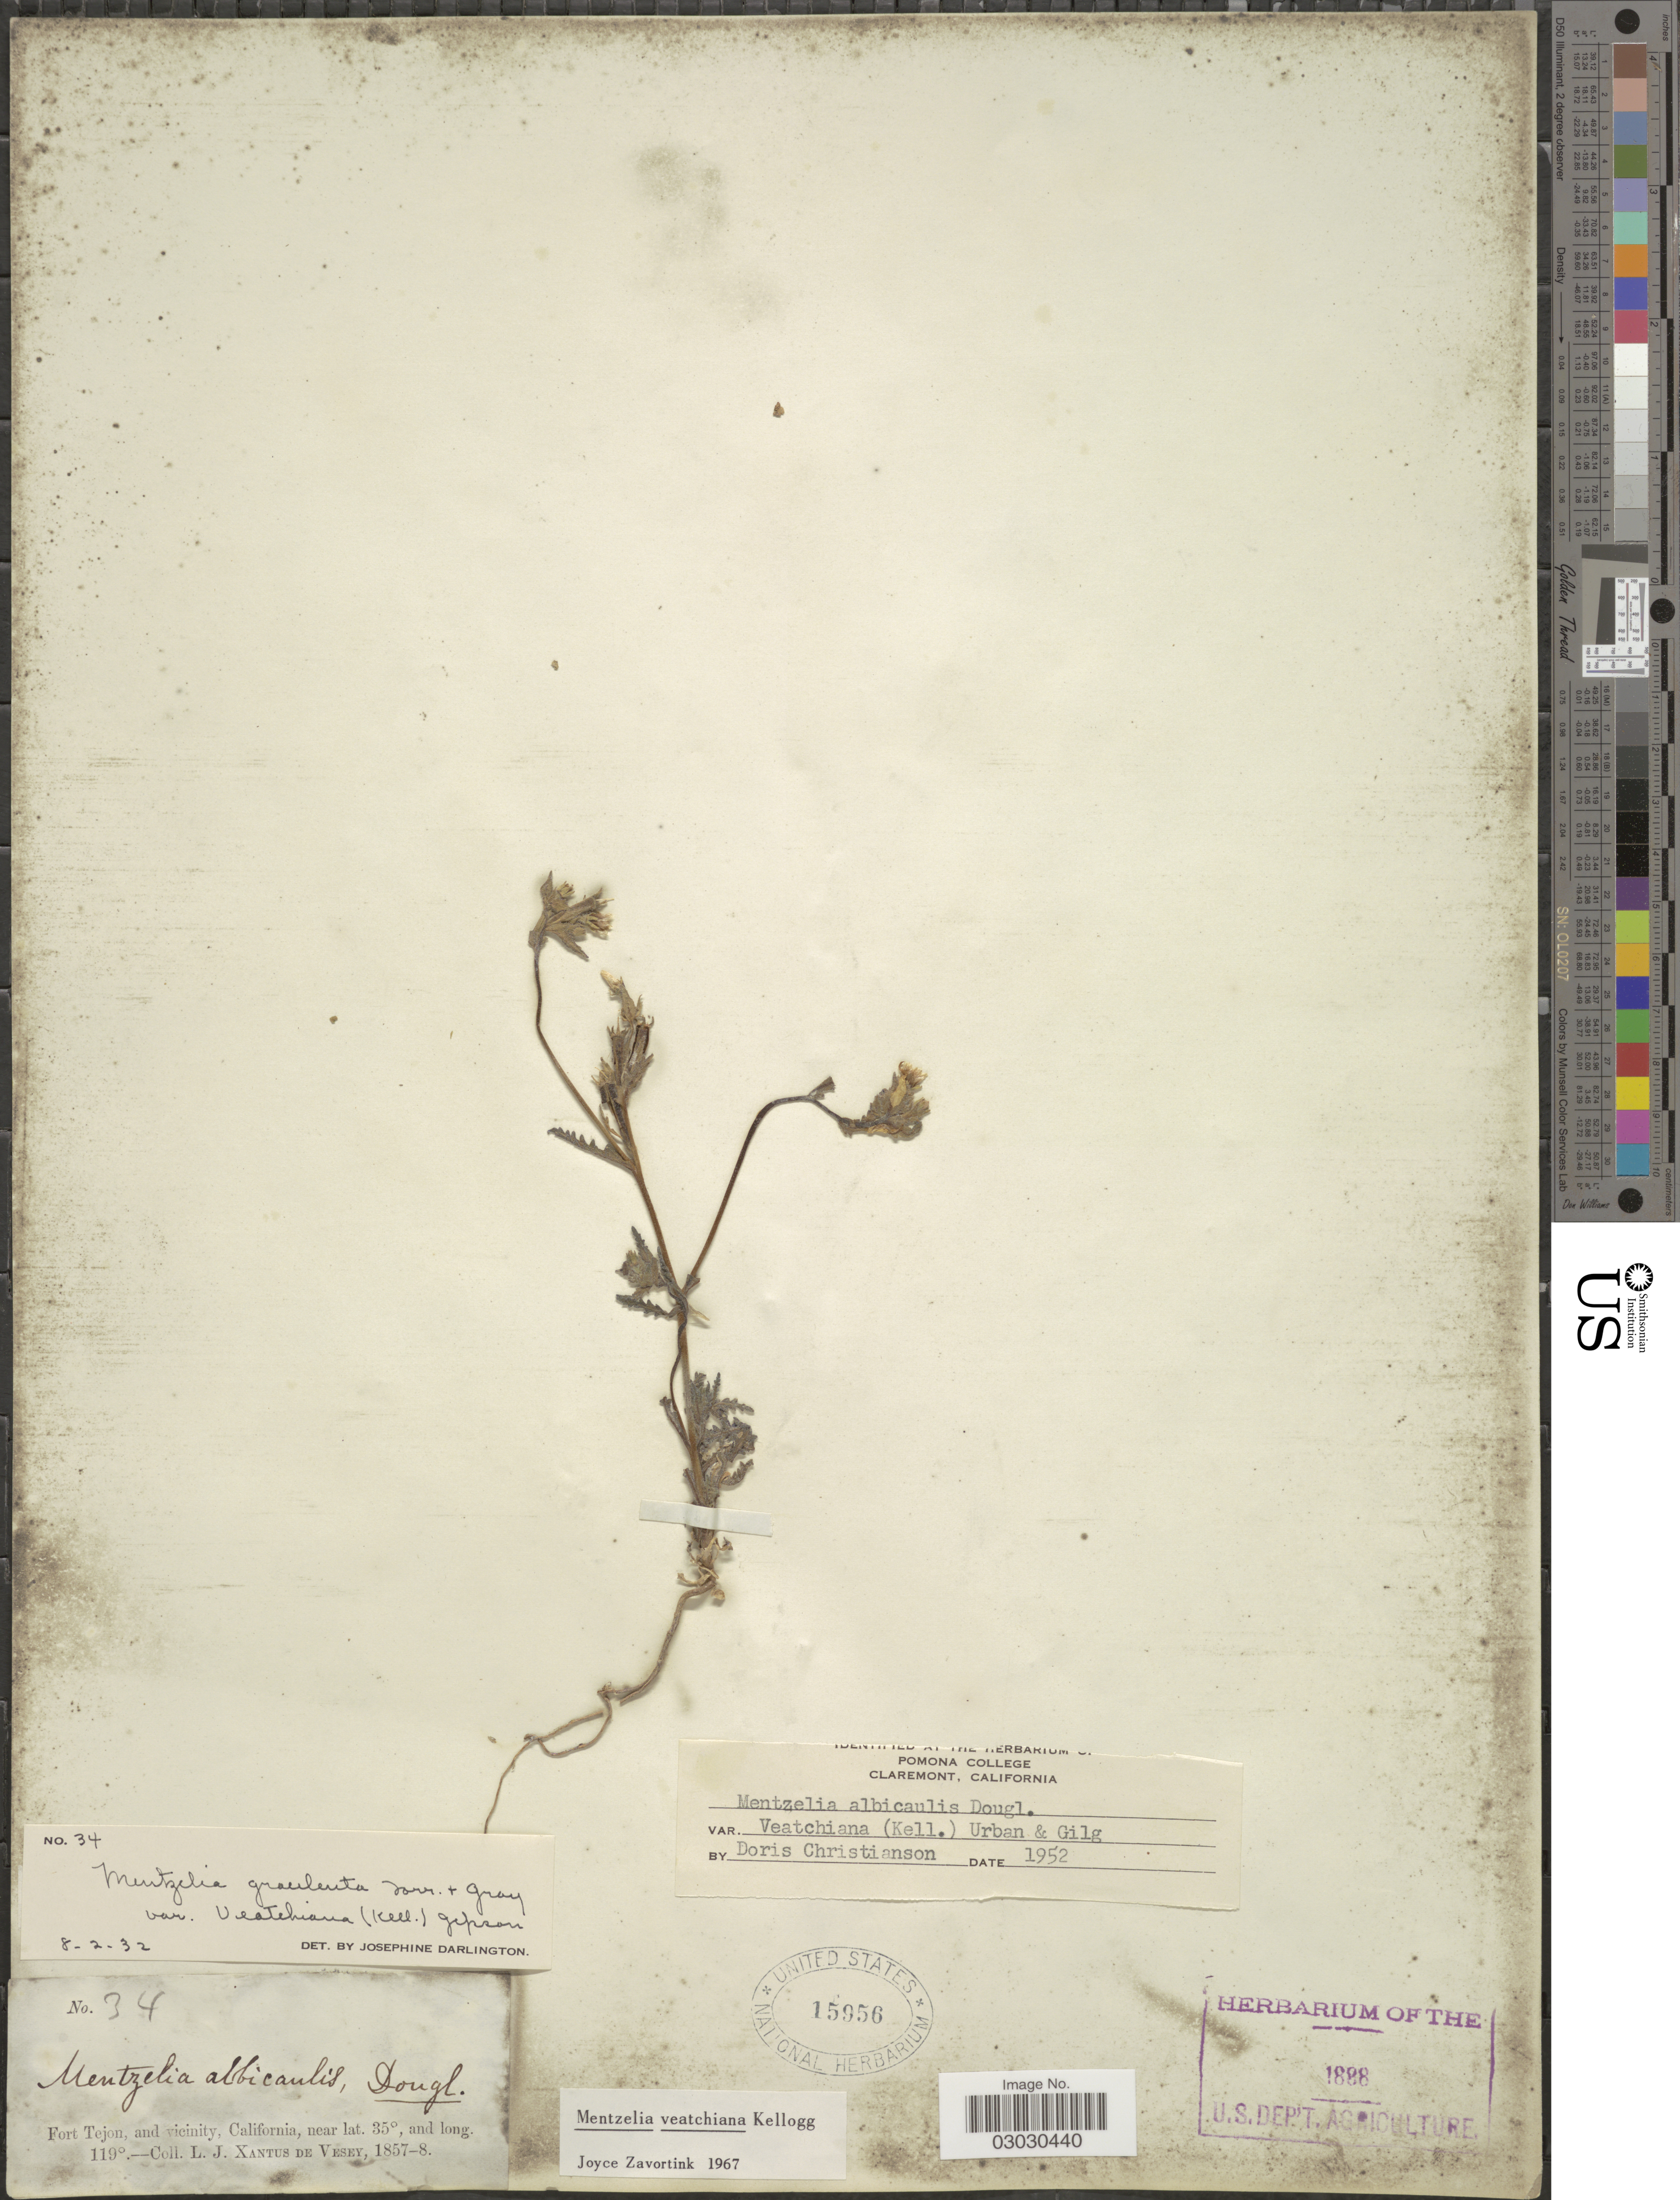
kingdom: Plantae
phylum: Tracheophyta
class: Magnoliopsida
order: Cornales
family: Loasaceae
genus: Mentzelia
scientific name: Mentzelia veatchiana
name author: Kellogg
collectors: L. Xantus de Vesey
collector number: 34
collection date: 1857/1858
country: United States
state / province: California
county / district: Kern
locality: Fort Tejon, and vicinity.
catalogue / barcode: US 15956